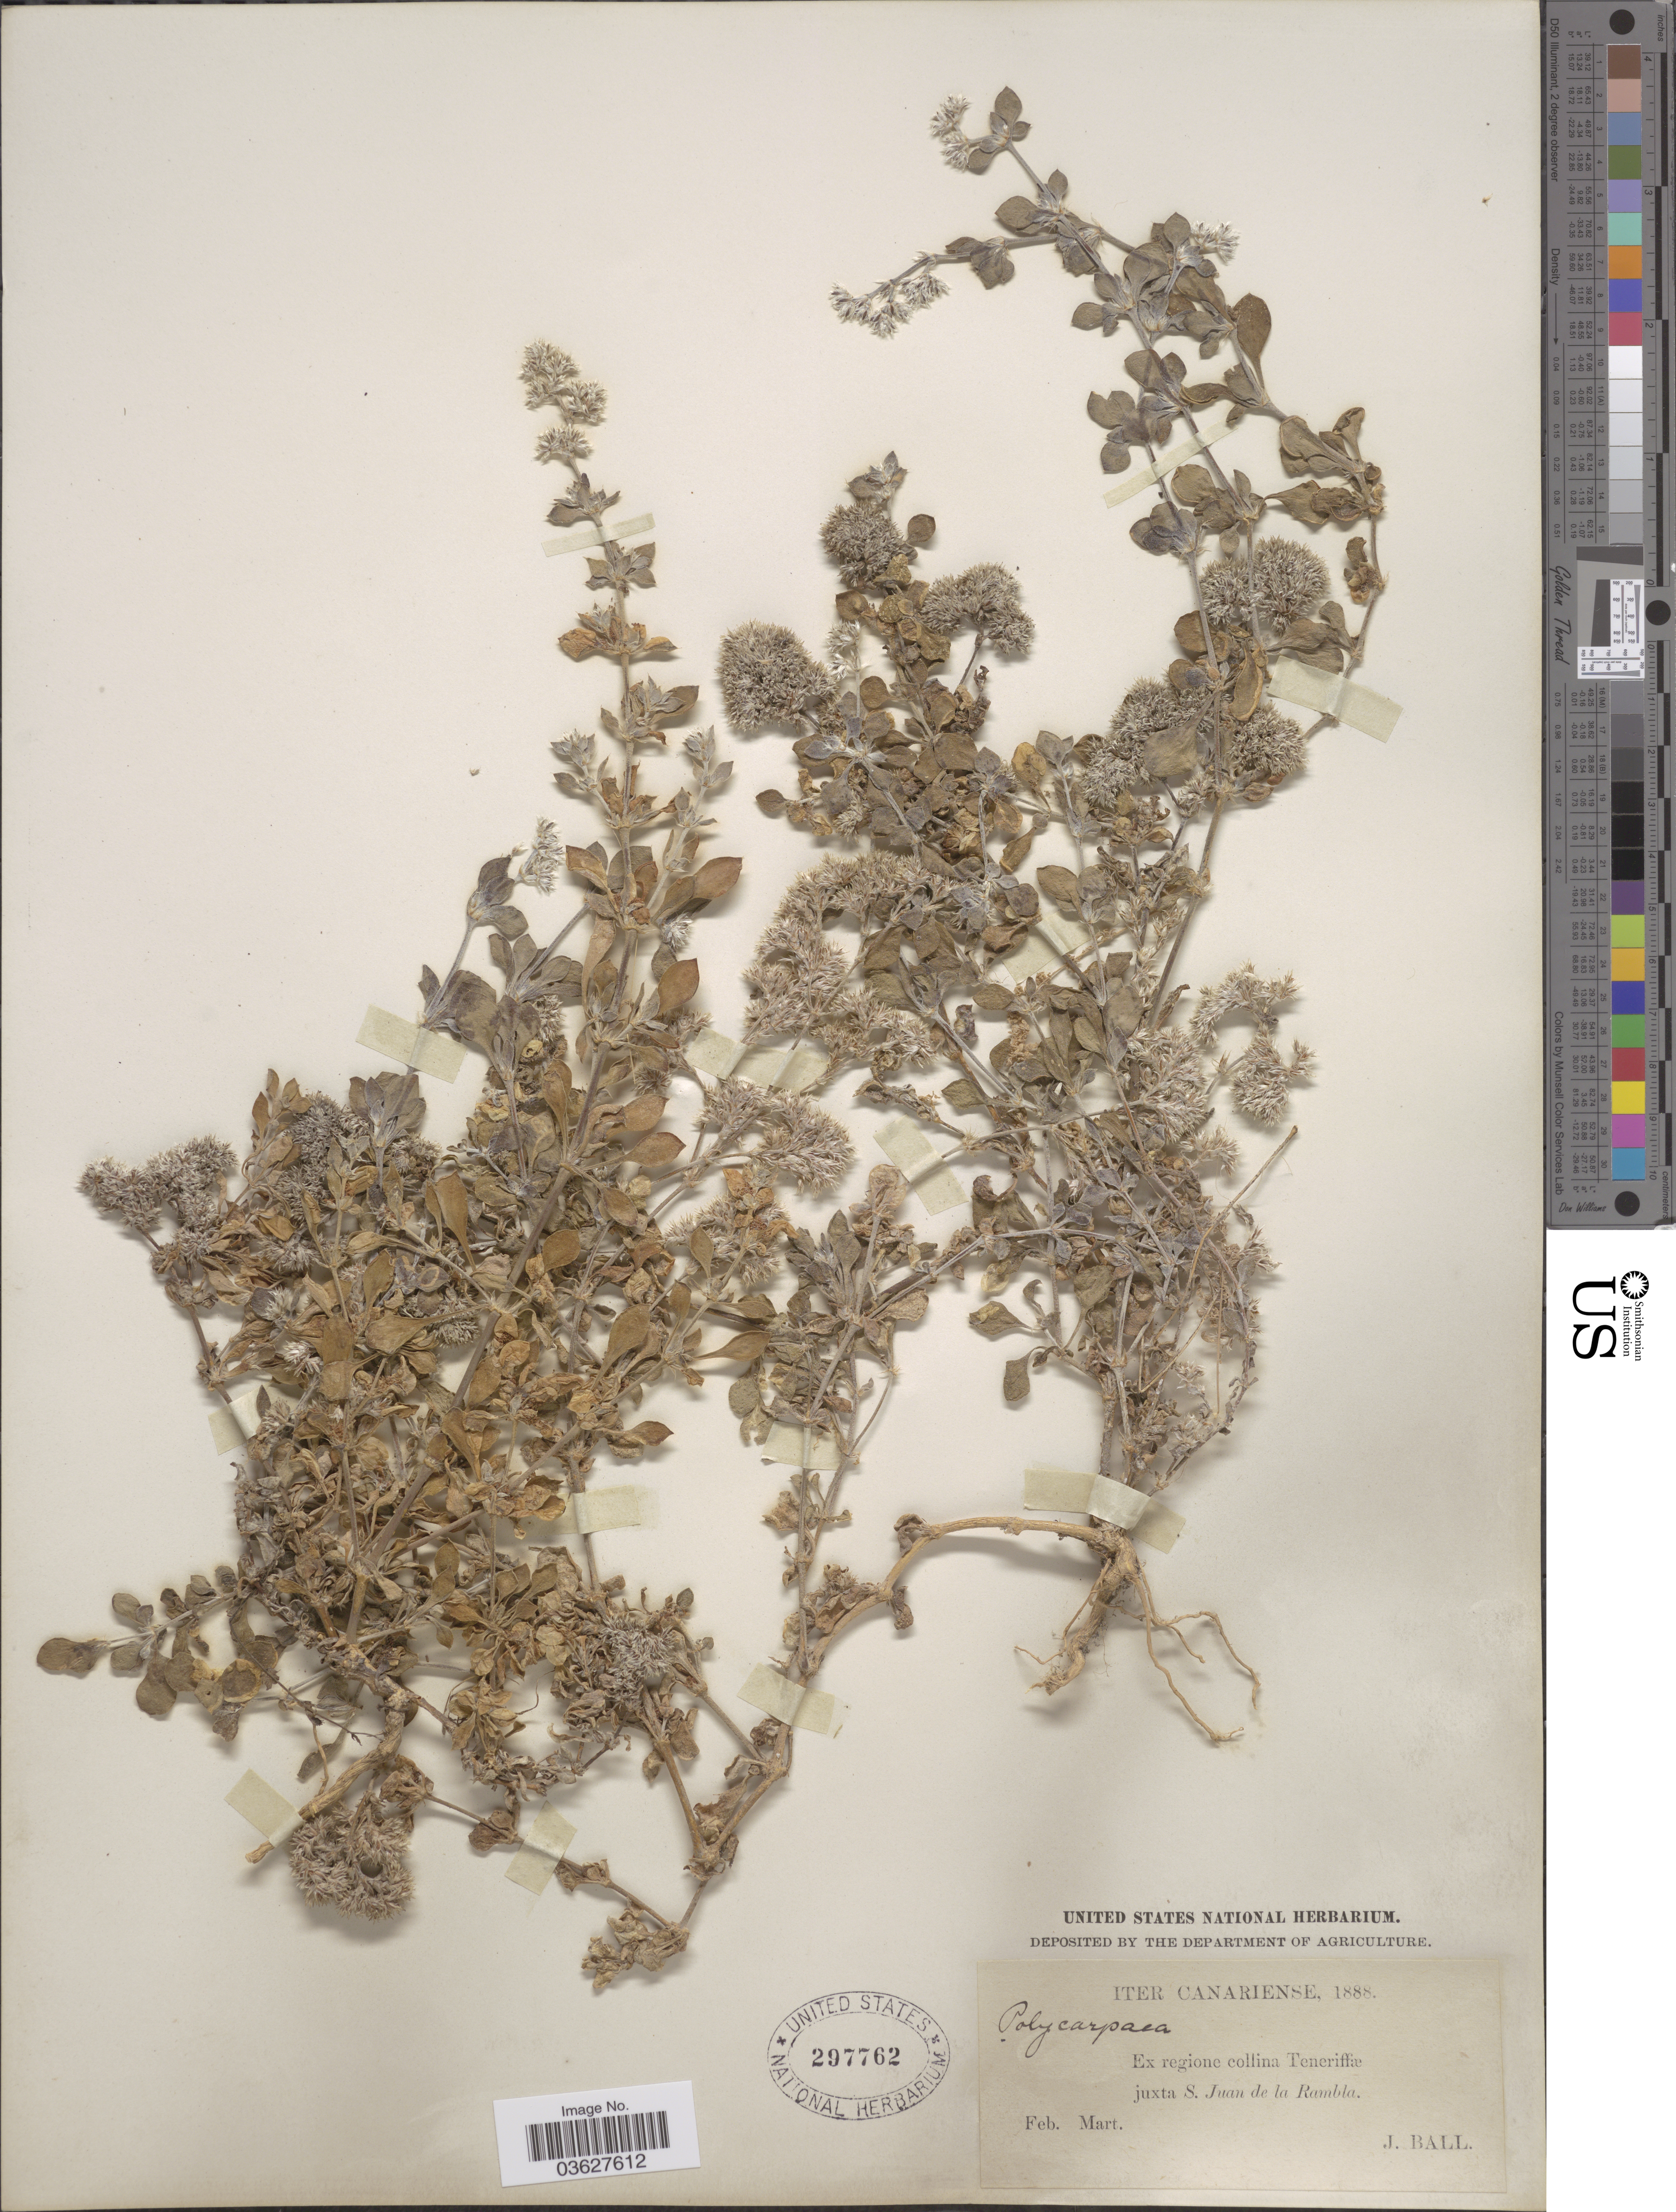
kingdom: Plantae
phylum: Tracheophyta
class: Magnoliopsida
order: Caryophyllales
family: Caryophyllaceae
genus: Polycarpaea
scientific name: Polycarpaea sp.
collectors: J. Ball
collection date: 1888-02/1888-03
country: Spain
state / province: Canarias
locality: Iter Canariense, Ex regione collina Teneriffæ juxta S. Juan de la Rambla.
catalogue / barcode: US 297762